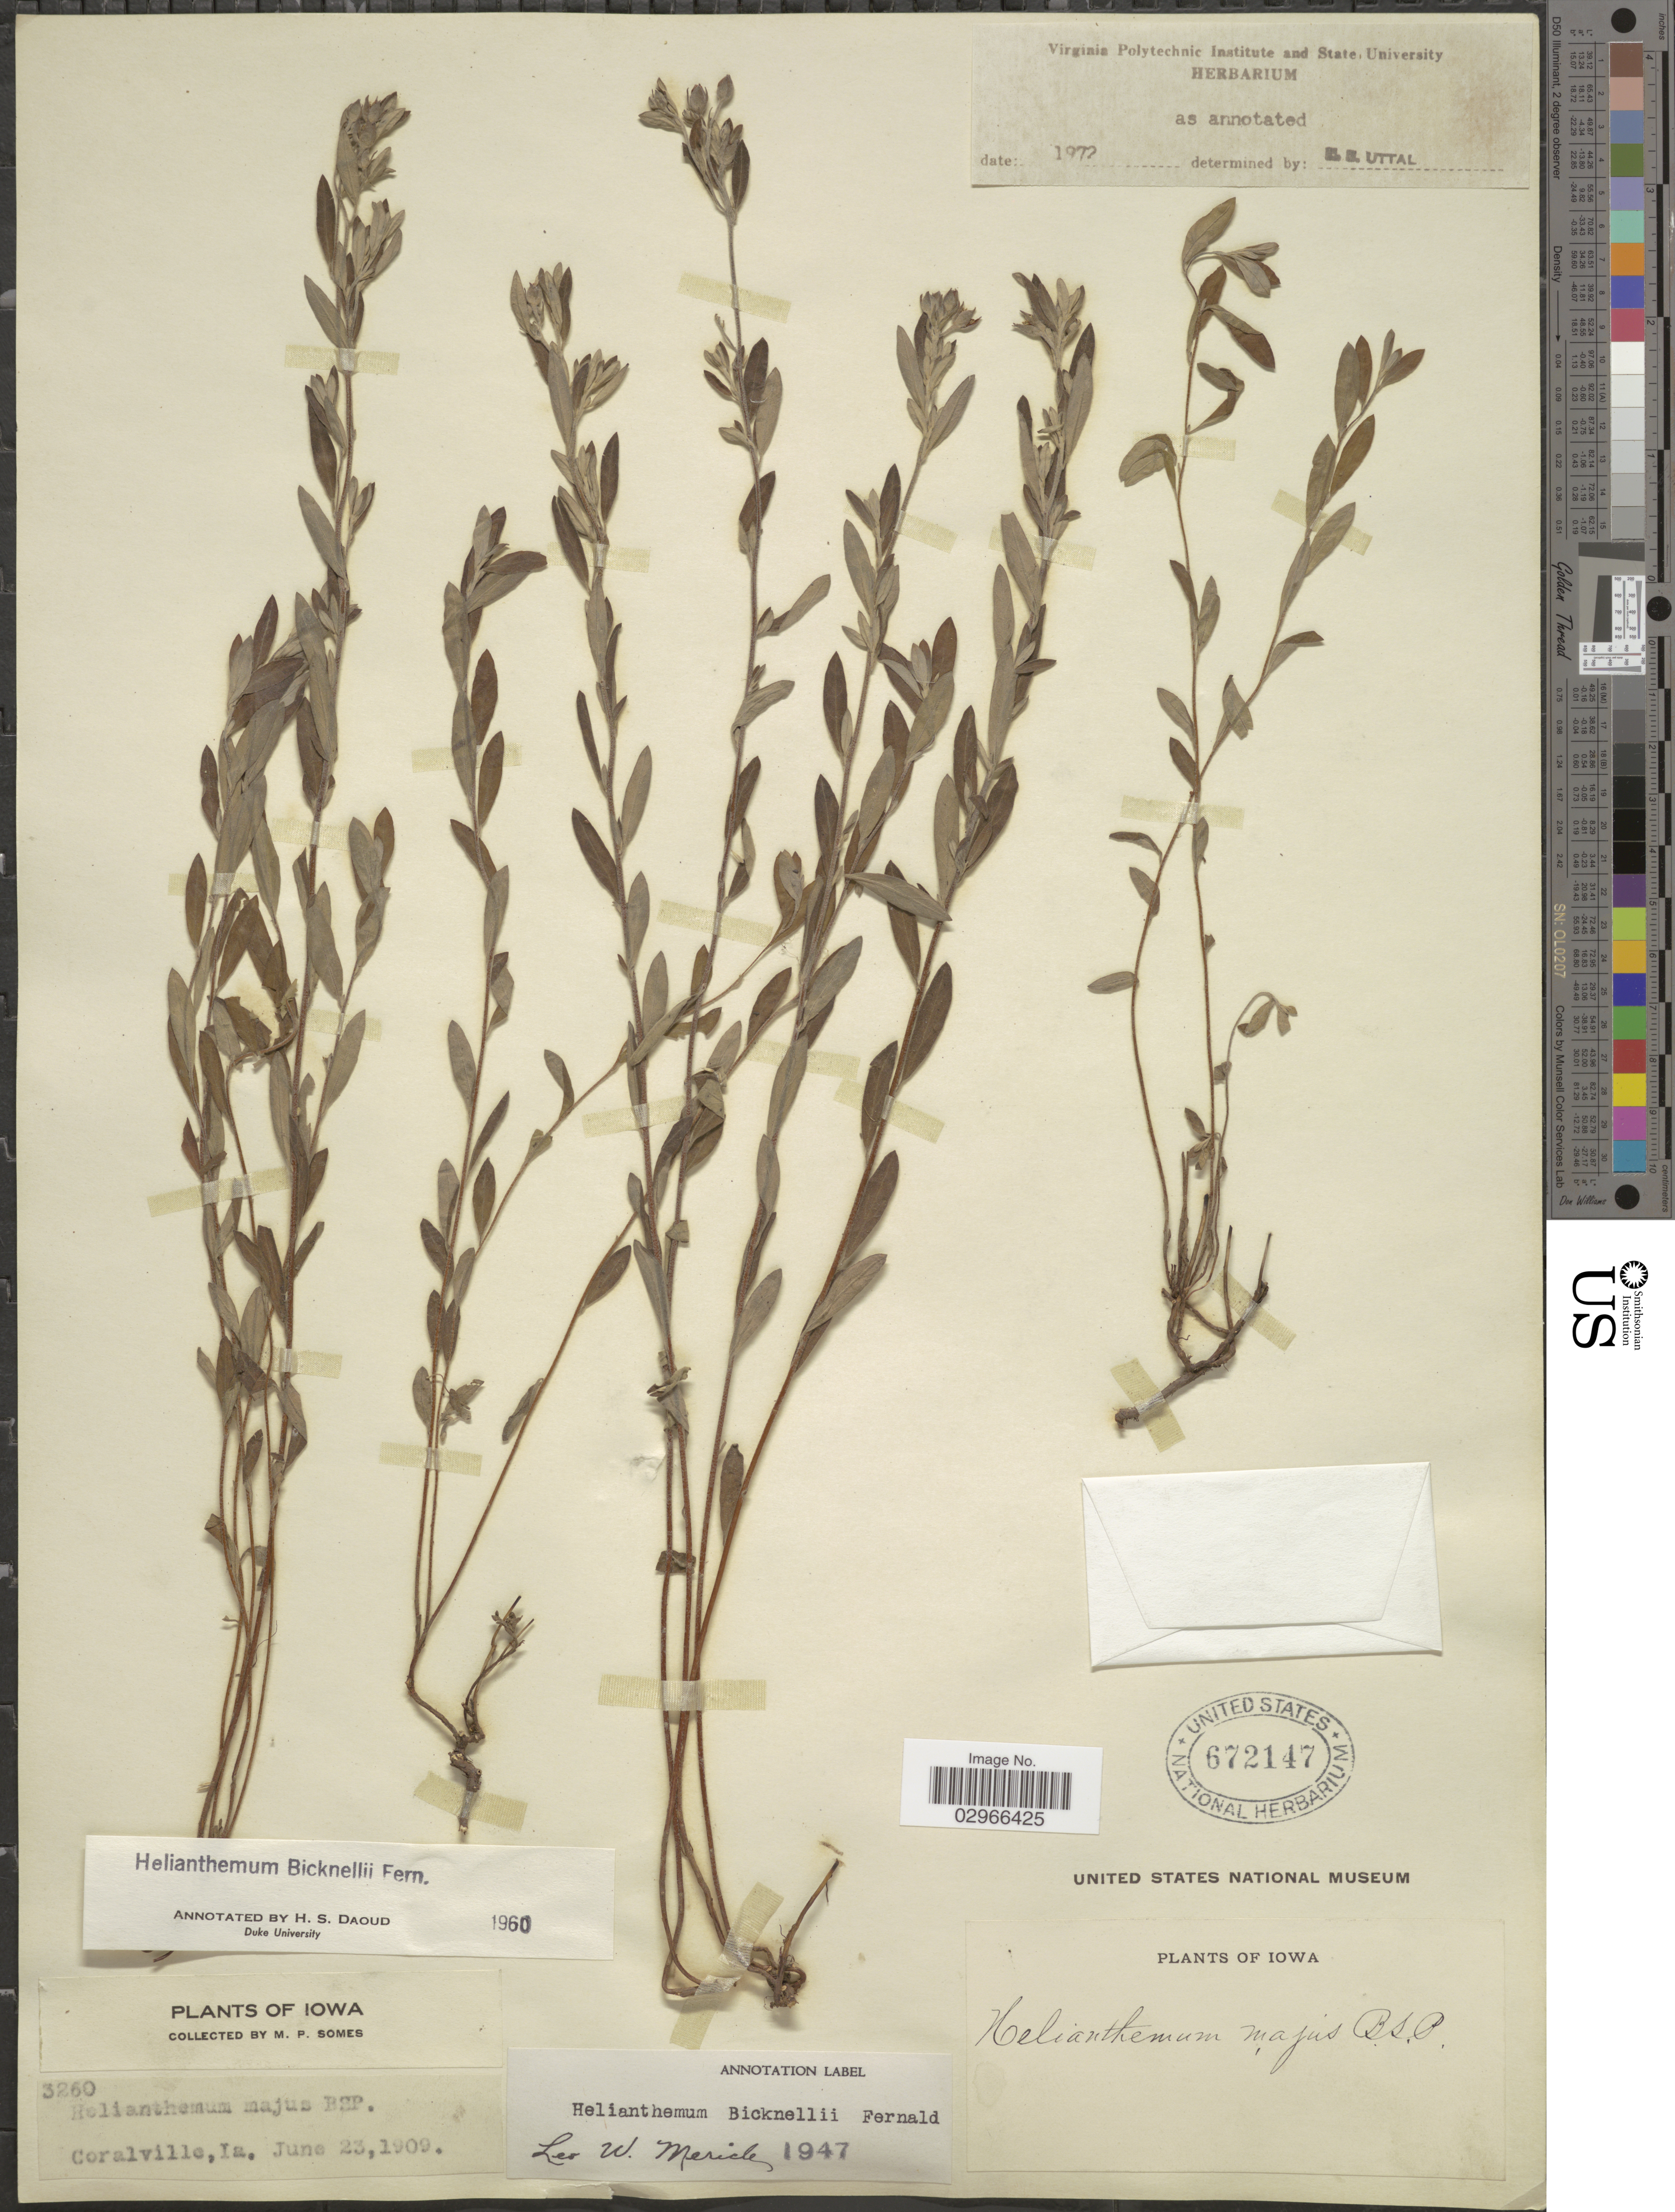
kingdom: Plantae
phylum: Tracheophyta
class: Magnoliopsida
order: Malvales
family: Cistaceae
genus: Helianthemum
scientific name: Helianthemum bicknellii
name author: Fernald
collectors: M. Somes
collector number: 3260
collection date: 1909-06-23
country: United States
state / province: Iowa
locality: Coralville, Ia.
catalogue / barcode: US 672147